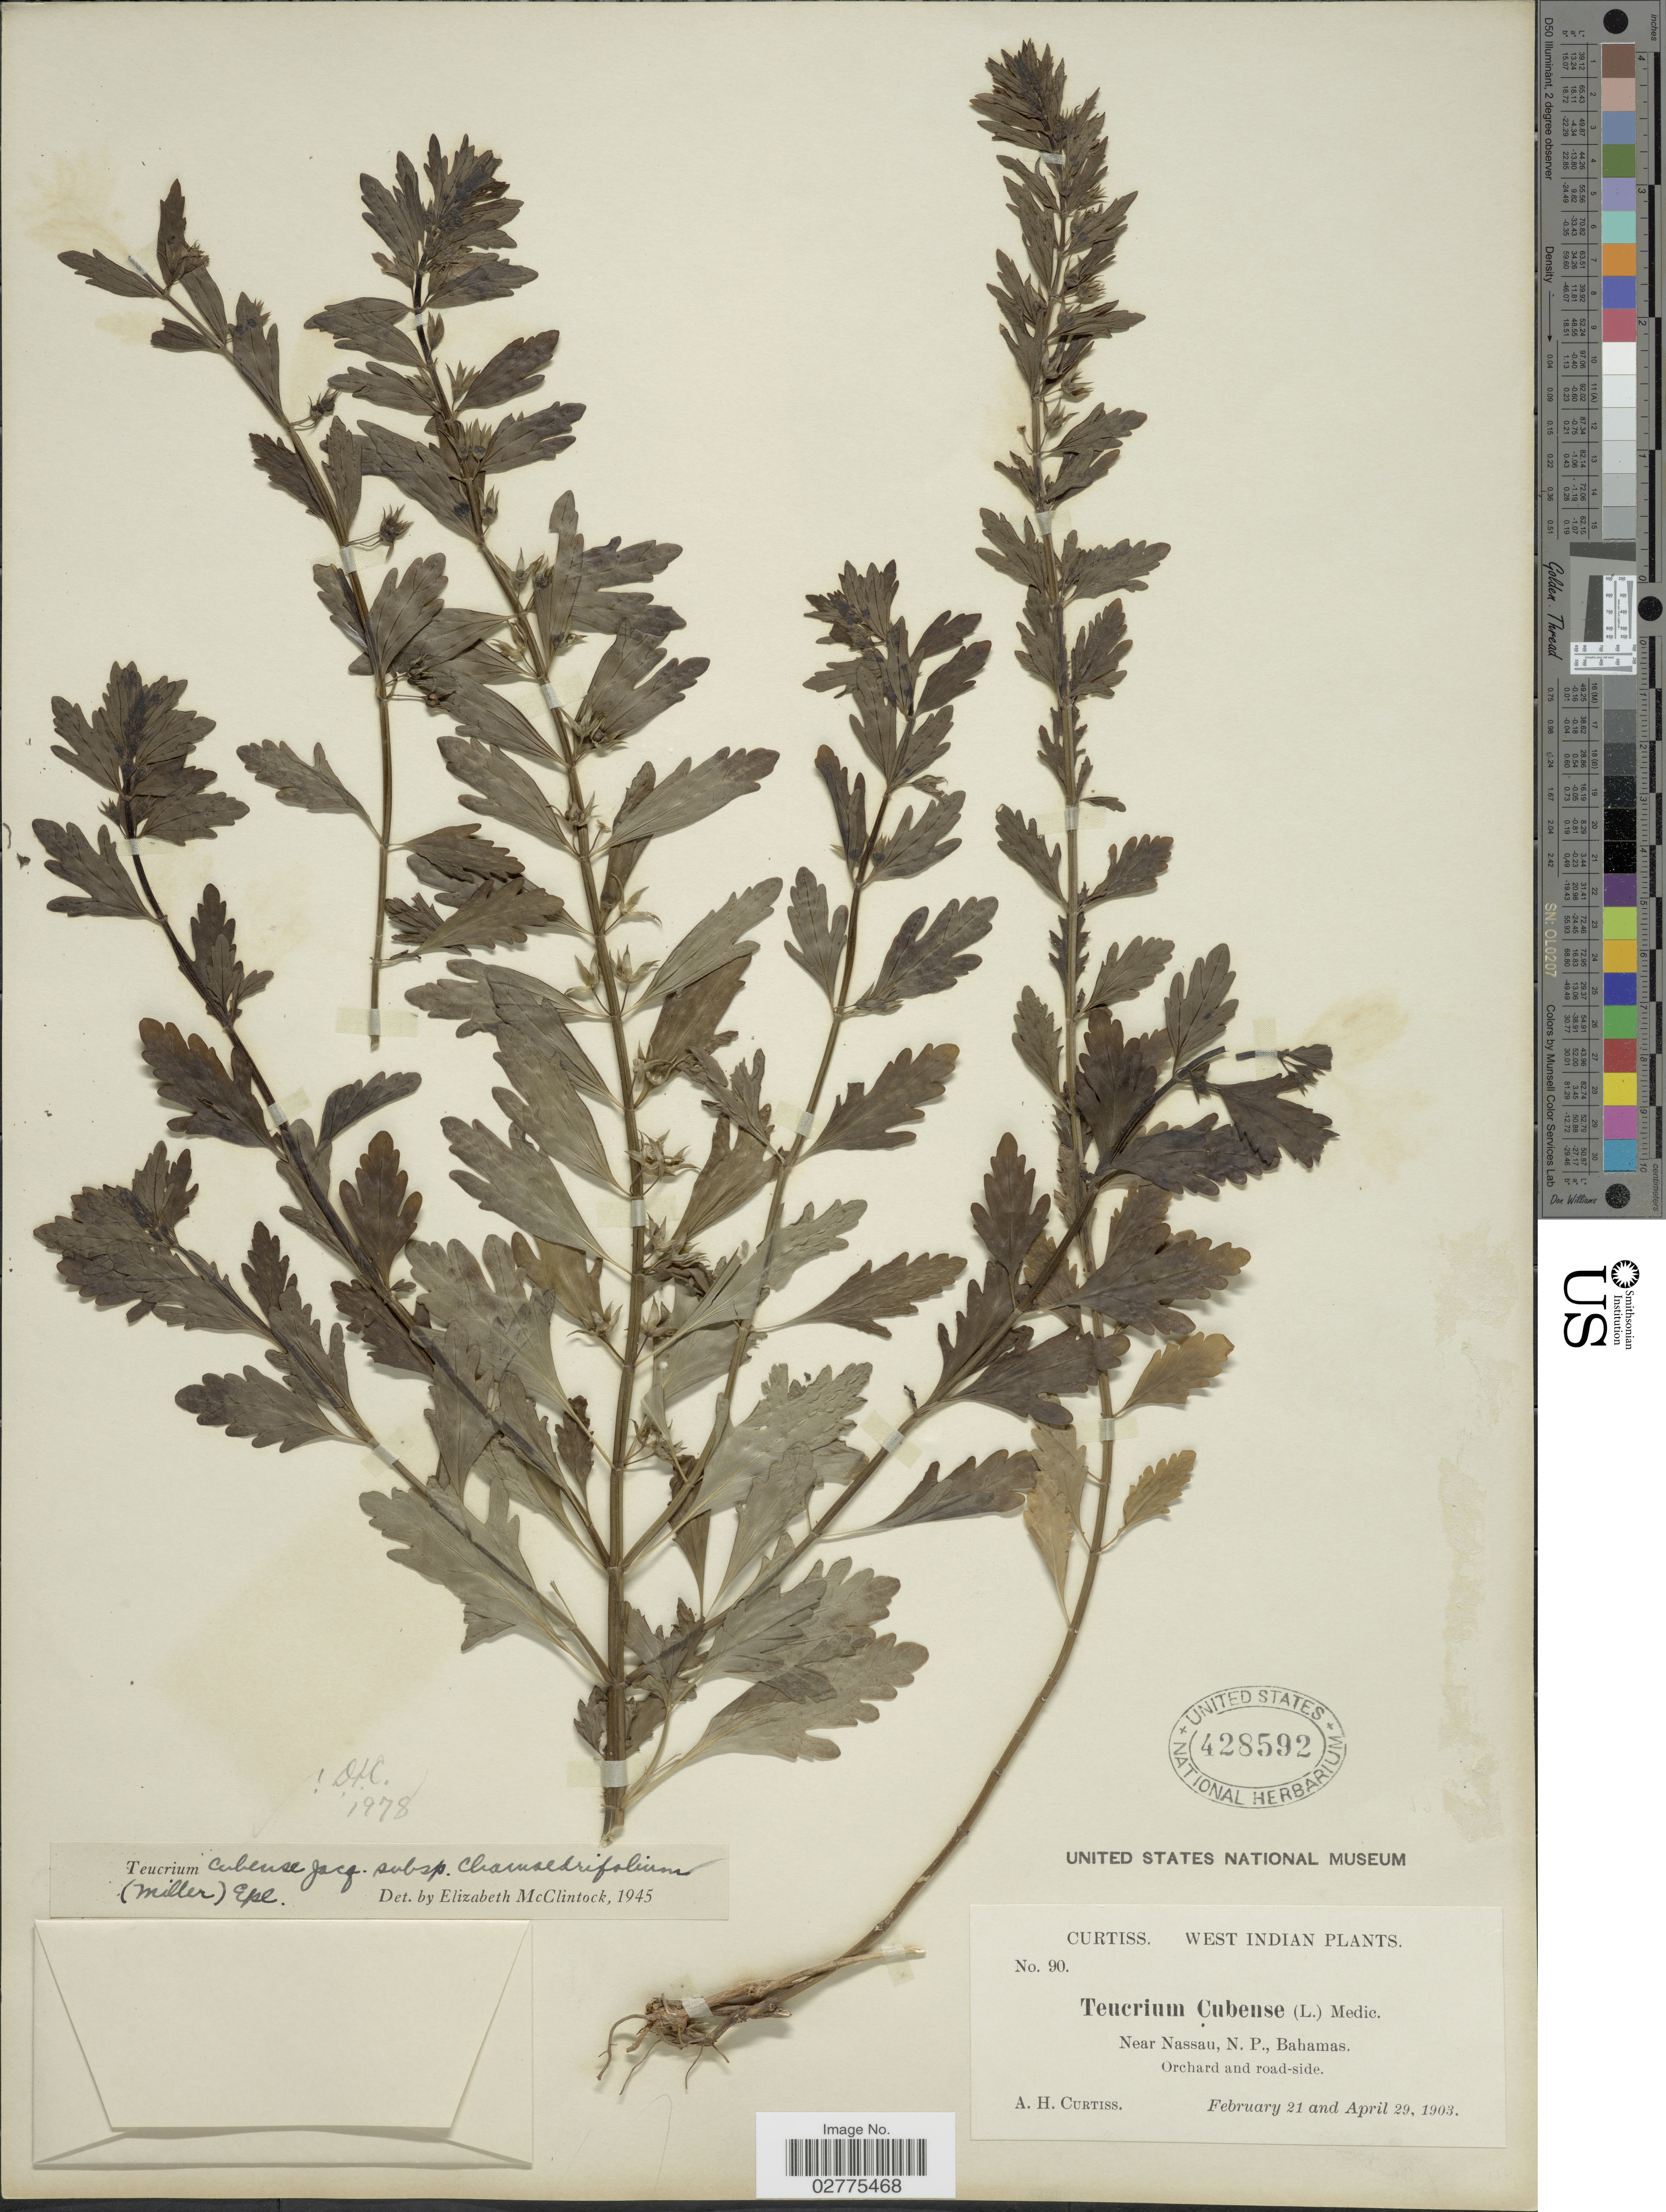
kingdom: Plantae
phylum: Tracheophyta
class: Magnoliopsida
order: Lamiales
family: Lamiaceae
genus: Teucrium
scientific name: Teucrium cubense subsp. chamaedrifolium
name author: Jacq.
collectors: A. H. Curtiss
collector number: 90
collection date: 1903-02-21/1903-04-29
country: Bahamas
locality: West Indian, Near Nassau, N.P., Bahamas.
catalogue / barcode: US 428592